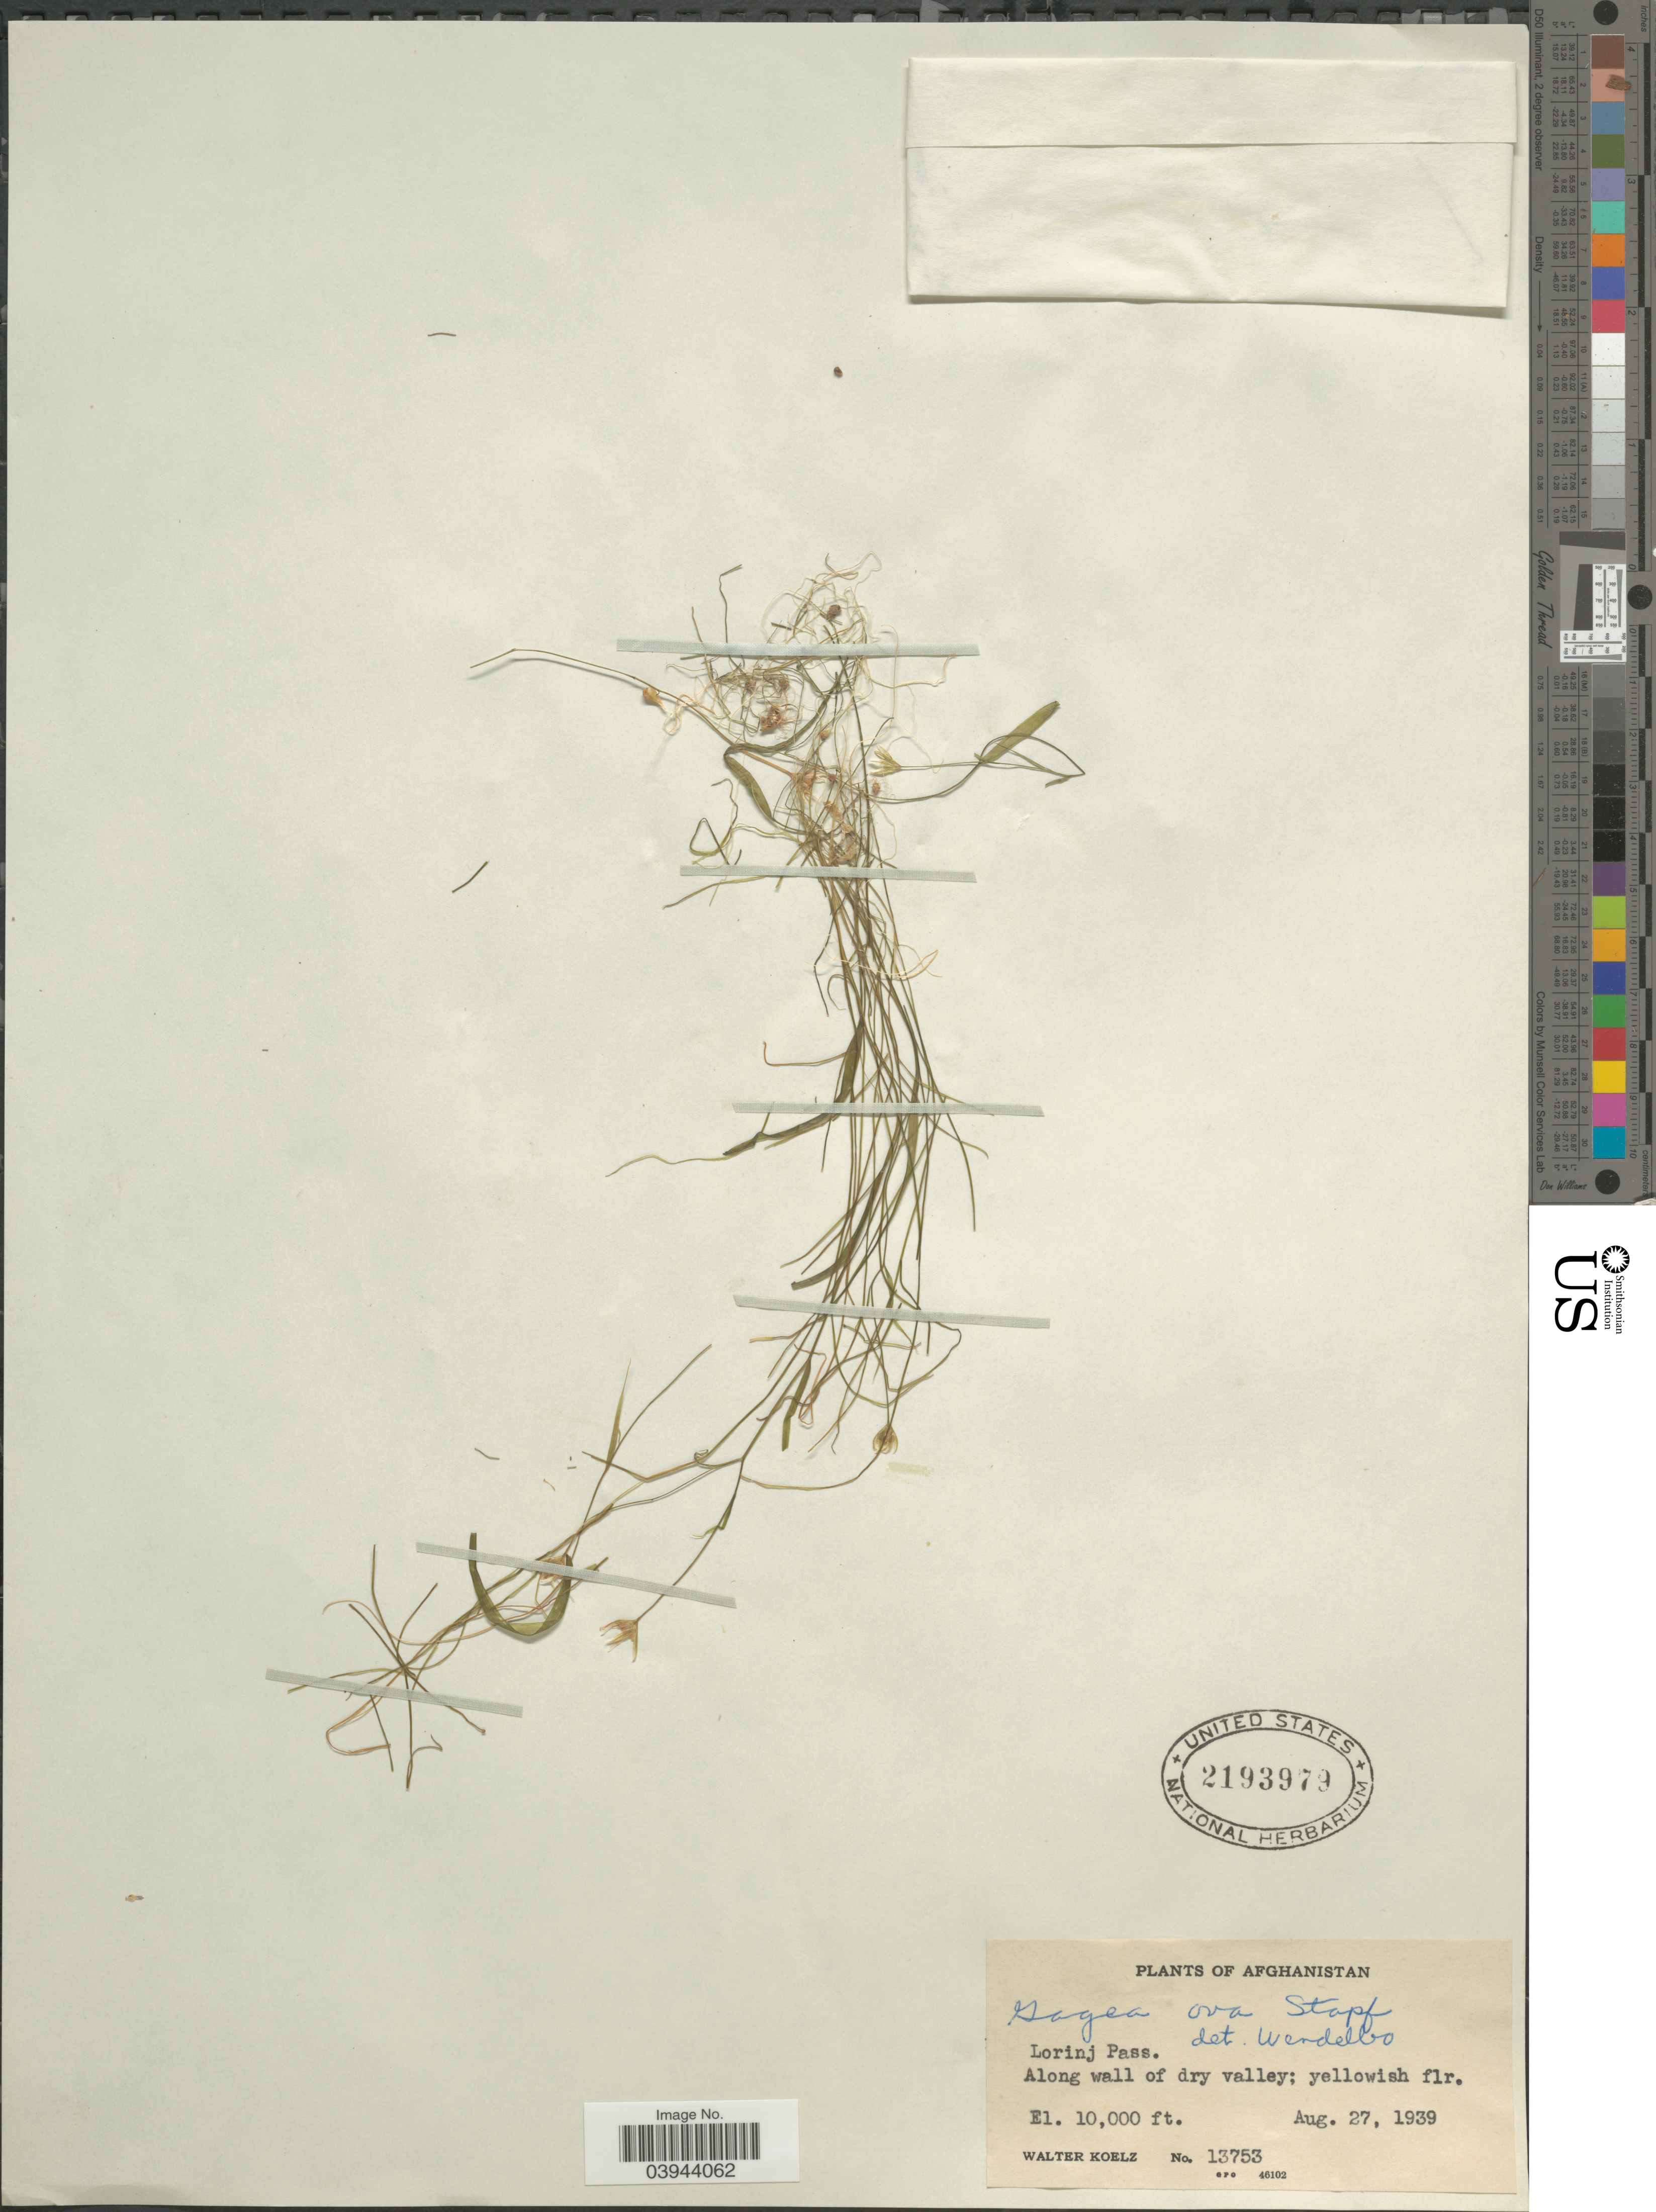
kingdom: Plantae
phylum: Tracheophyta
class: Liliopsida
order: Liliales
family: Liliaceae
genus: Gagea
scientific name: Gagea ova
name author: Stapf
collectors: W. N. Koelz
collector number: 13753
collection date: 1939-08-27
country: Afghanistan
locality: Lorinj Pass.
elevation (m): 3048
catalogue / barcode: US 2193979